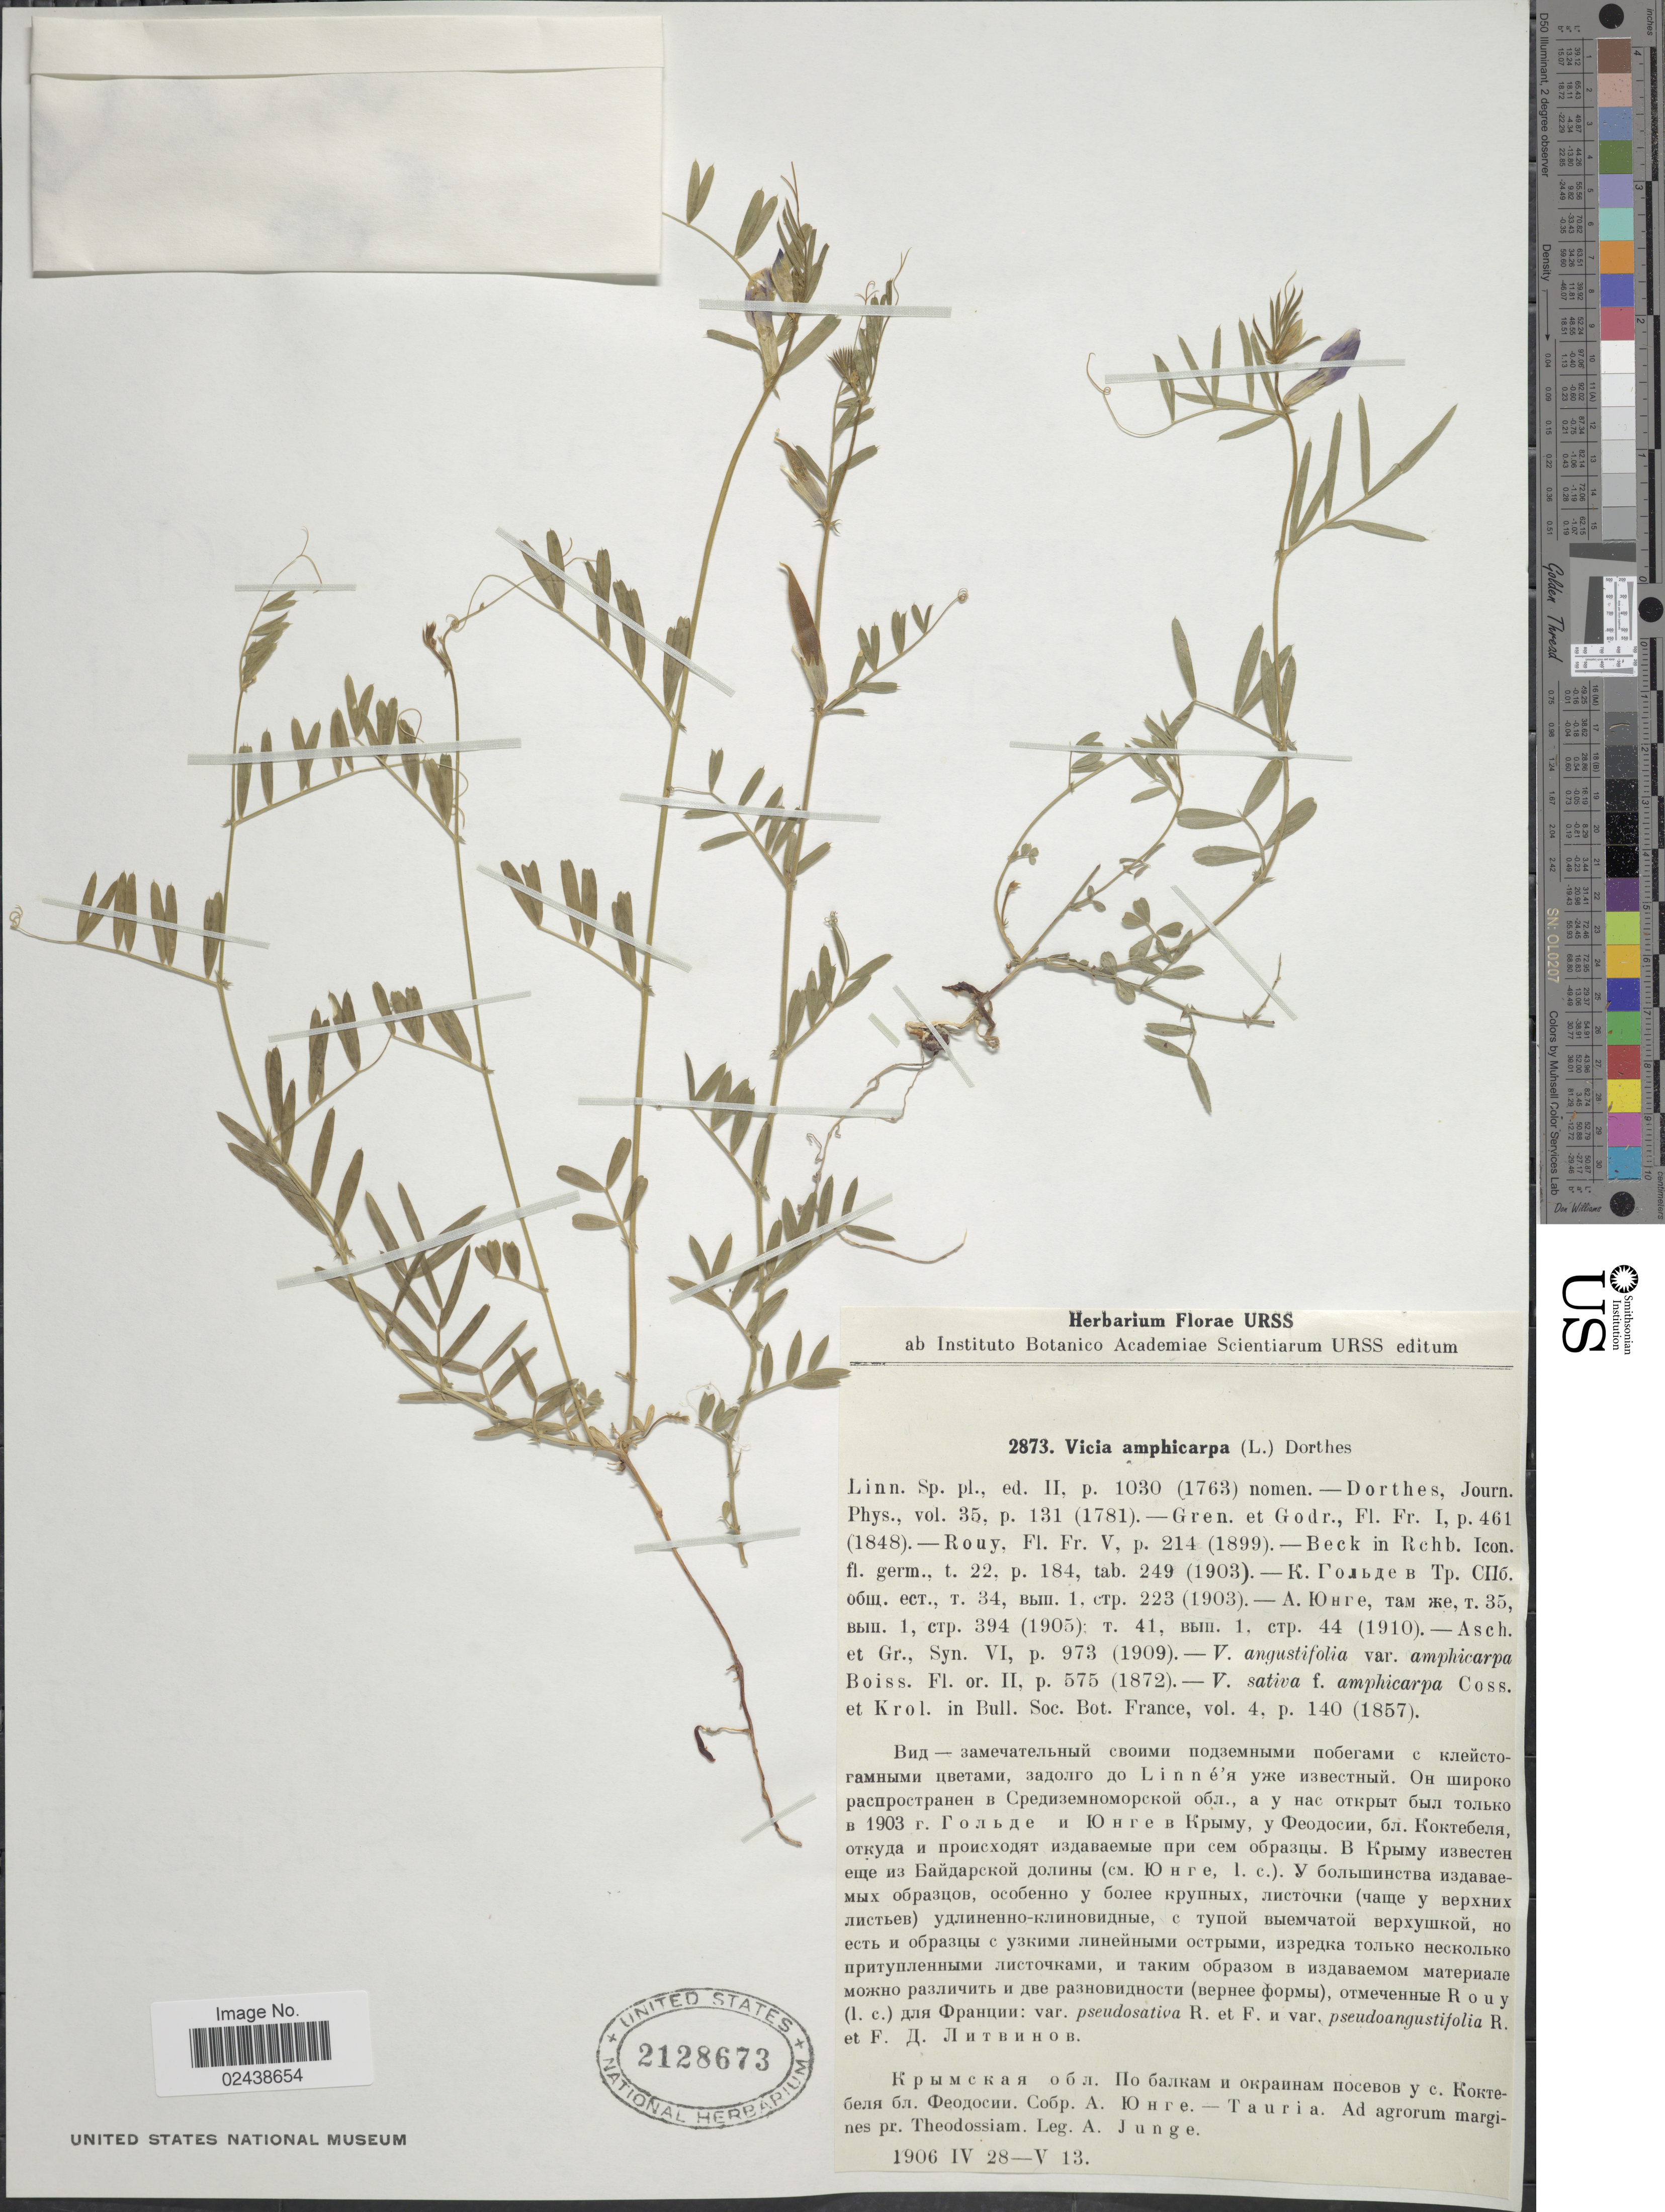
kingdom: Plantae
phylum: Tracheophyta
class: Magnoliopsida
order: Fabales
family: Fabaceae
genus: Vicia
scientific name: Vicia amphicarpa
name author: Batt.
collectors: A. Junge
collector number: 2873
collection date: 1906-04-28/1906-05-13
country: Ukraine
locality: Tauria. Ad agrorum margines pr. Theodossiam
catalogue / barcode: US 2128673